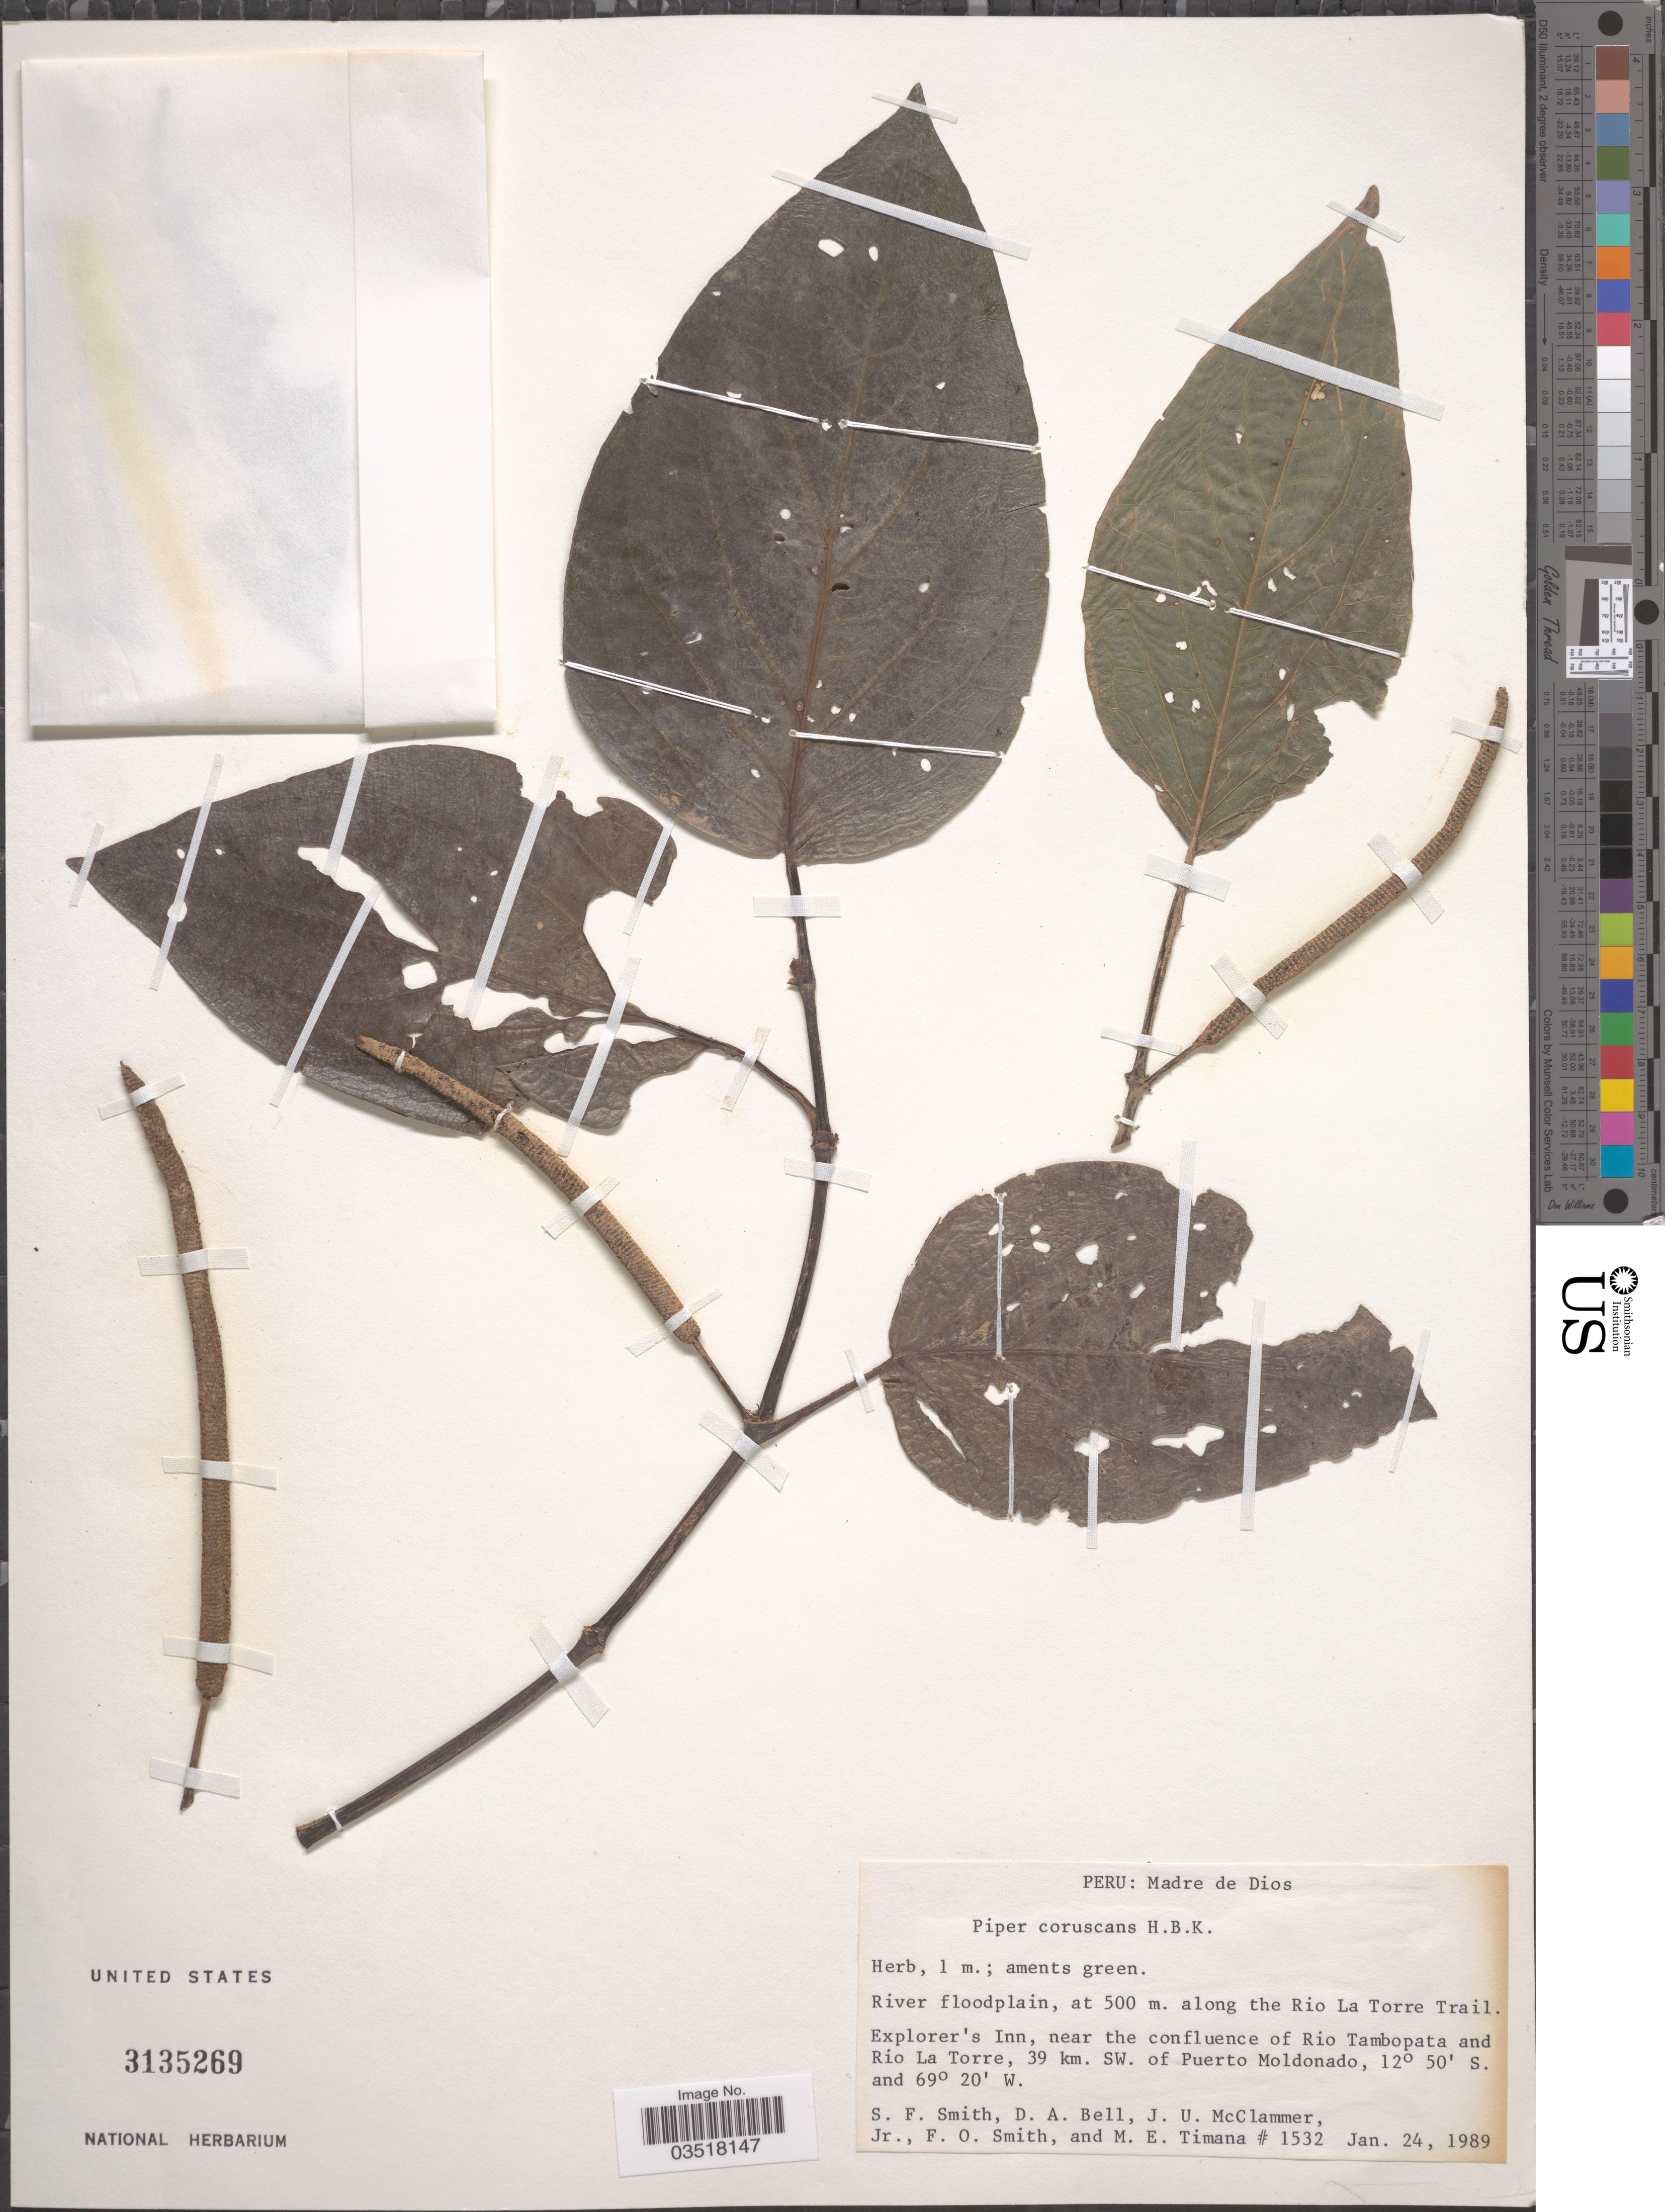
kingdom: Plantae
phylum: Tracheophyta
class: Magnoliopsida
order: Piperales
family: Piperaceae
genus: Piper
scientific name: Piper coruscans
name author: Kunth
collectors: S.F. Smith, D. A. Bell, J. McClammer Jr. & F. Smith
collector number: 1532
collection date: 1989-01-24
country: Peru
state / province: Madre de Dios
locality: River floodplain, along the Rio La Torre Trail. Explorer's Inn, near the confluence of Rio Tambopata and Rio La Torre, 39 km. SW. of Puerto Moldonado.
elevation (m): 500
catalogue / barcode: US 3135269